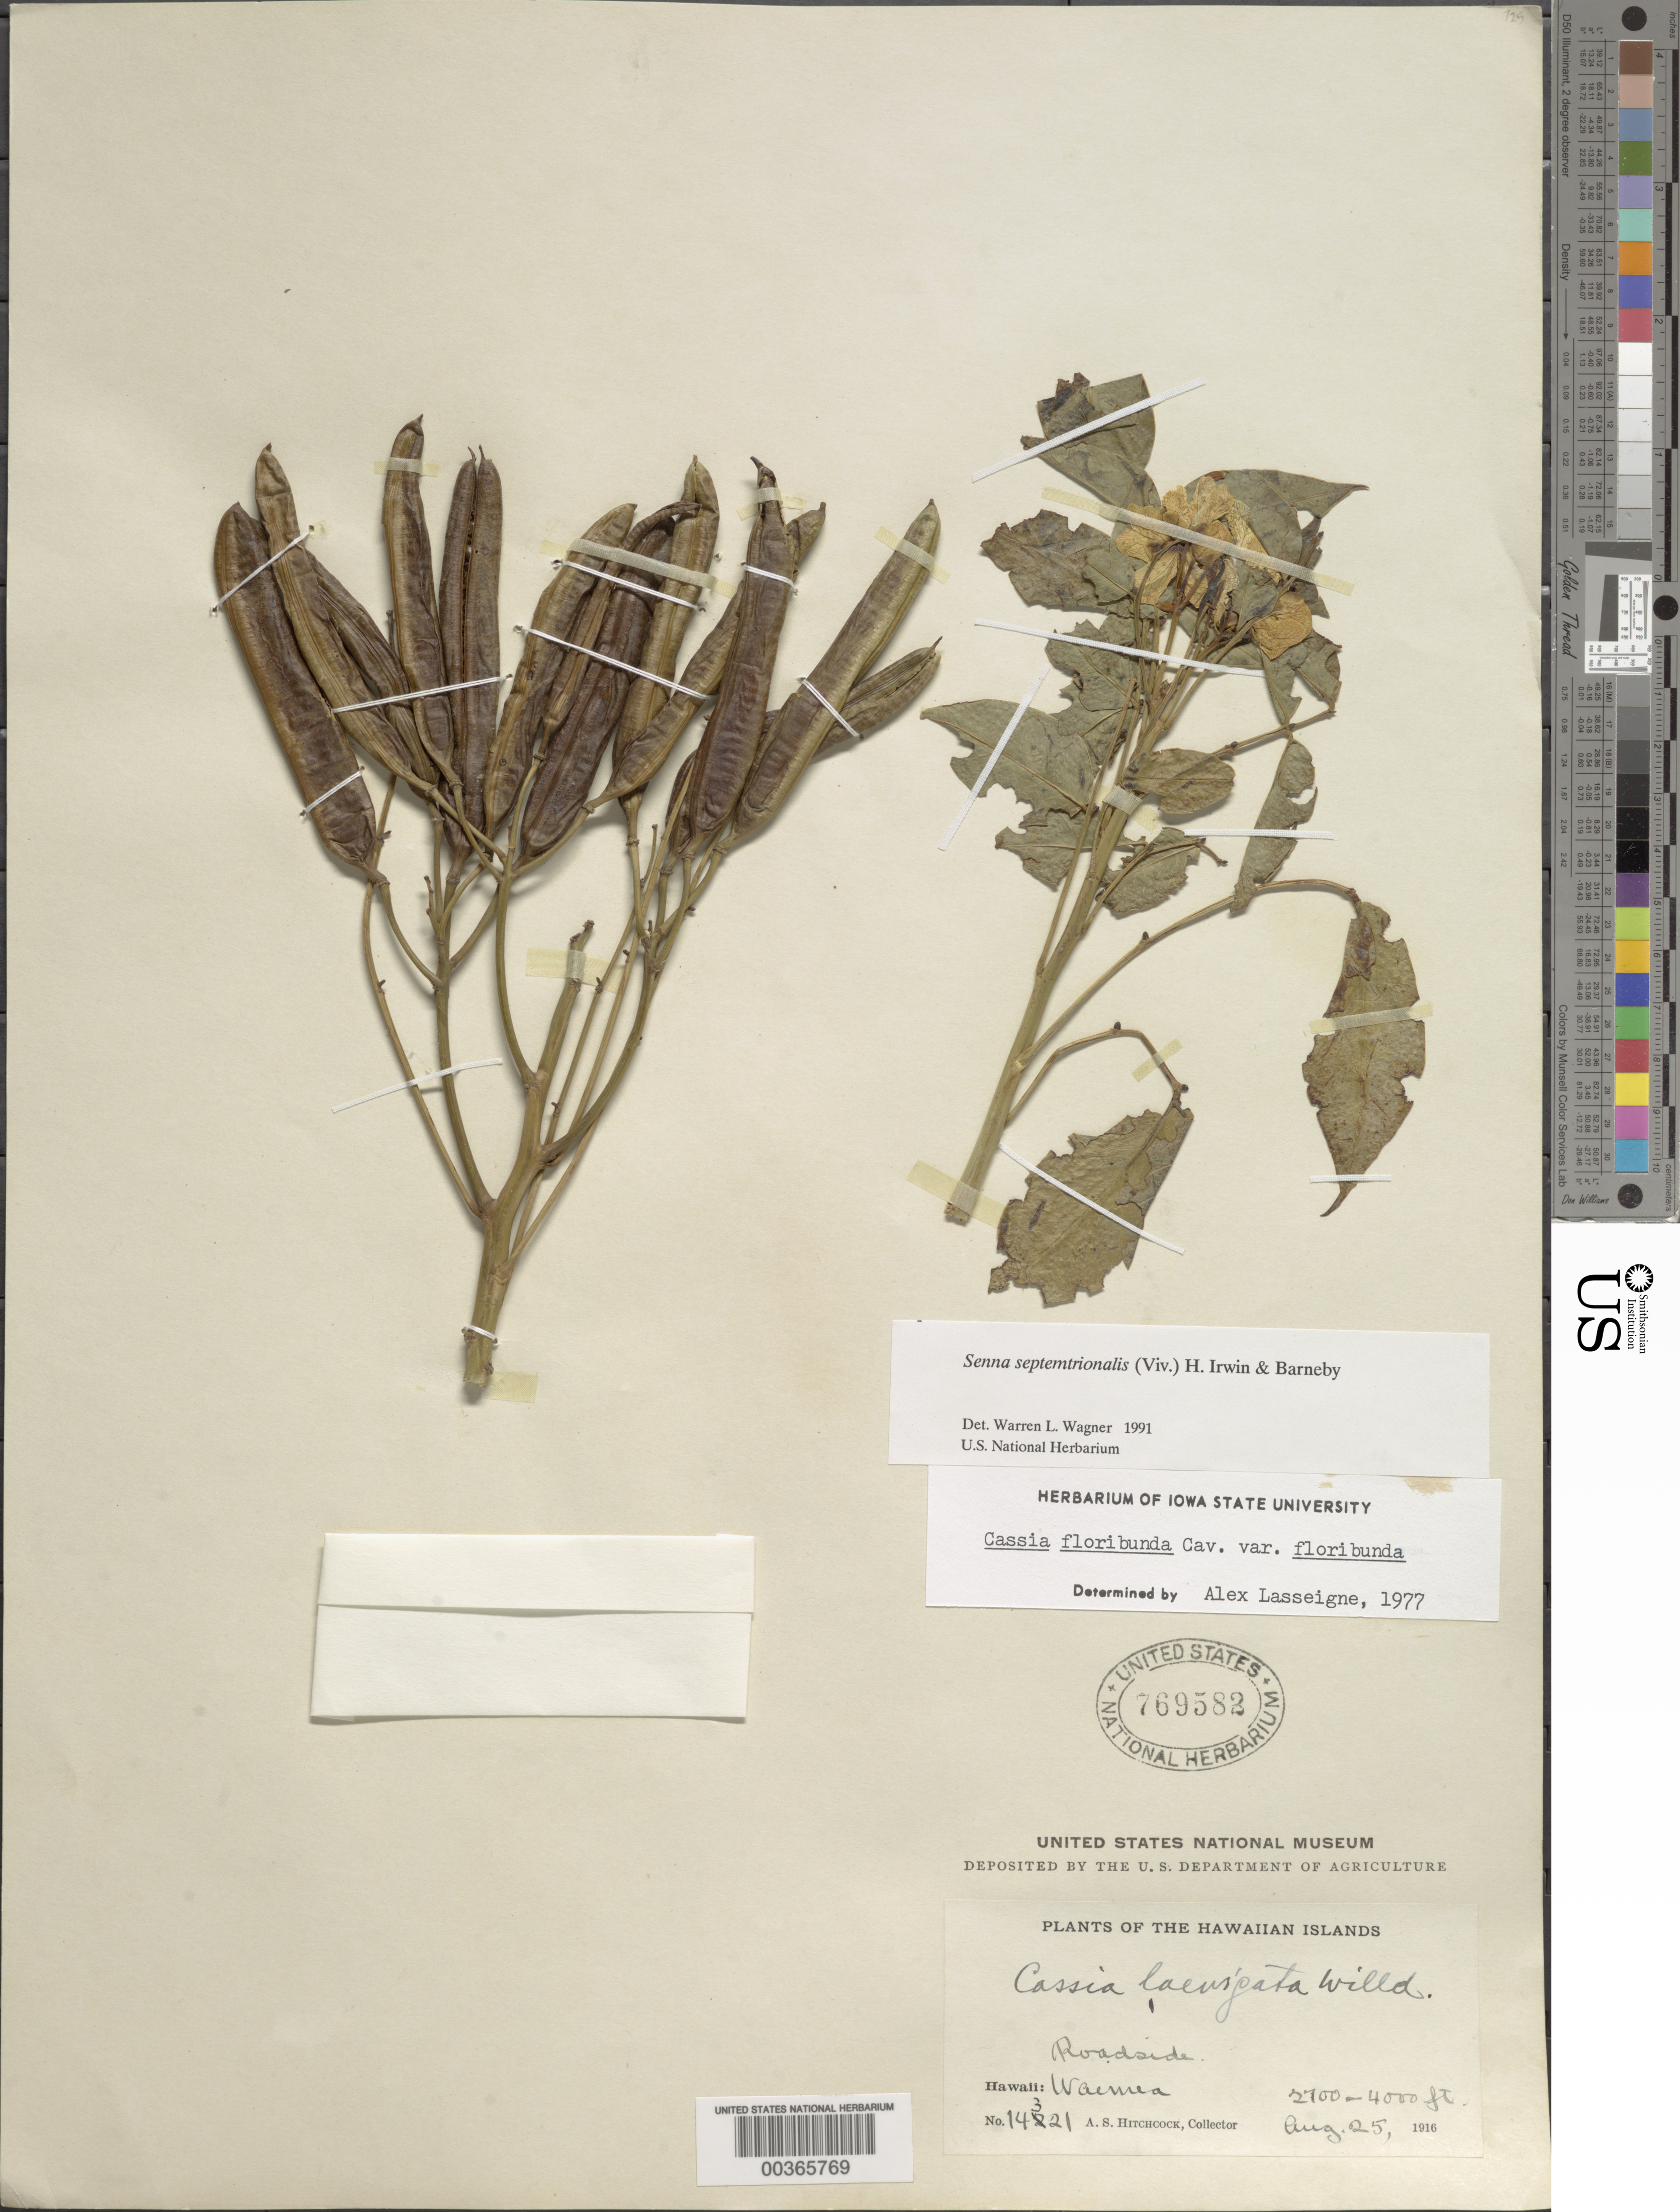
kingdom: Plantae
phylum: Tracheophyta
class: Magnoliopsida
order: Fabales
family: Fabaceae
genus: Senna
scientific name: Senna septemtrionalis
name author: (Viv.) H.S. Irwin & Barneby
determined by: Wagner, W. L., (BOT), Smithsonian Institution - National Museum of Natural History (UNITED STATES)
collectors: A. S. Hitchcock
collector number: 14321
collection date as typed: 25 Aug 1916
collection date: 1916-08-25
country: United States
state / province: Hawaii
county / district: Hawaii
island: Hawaii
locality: Waemea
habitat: Roadside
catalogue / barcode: US 769582